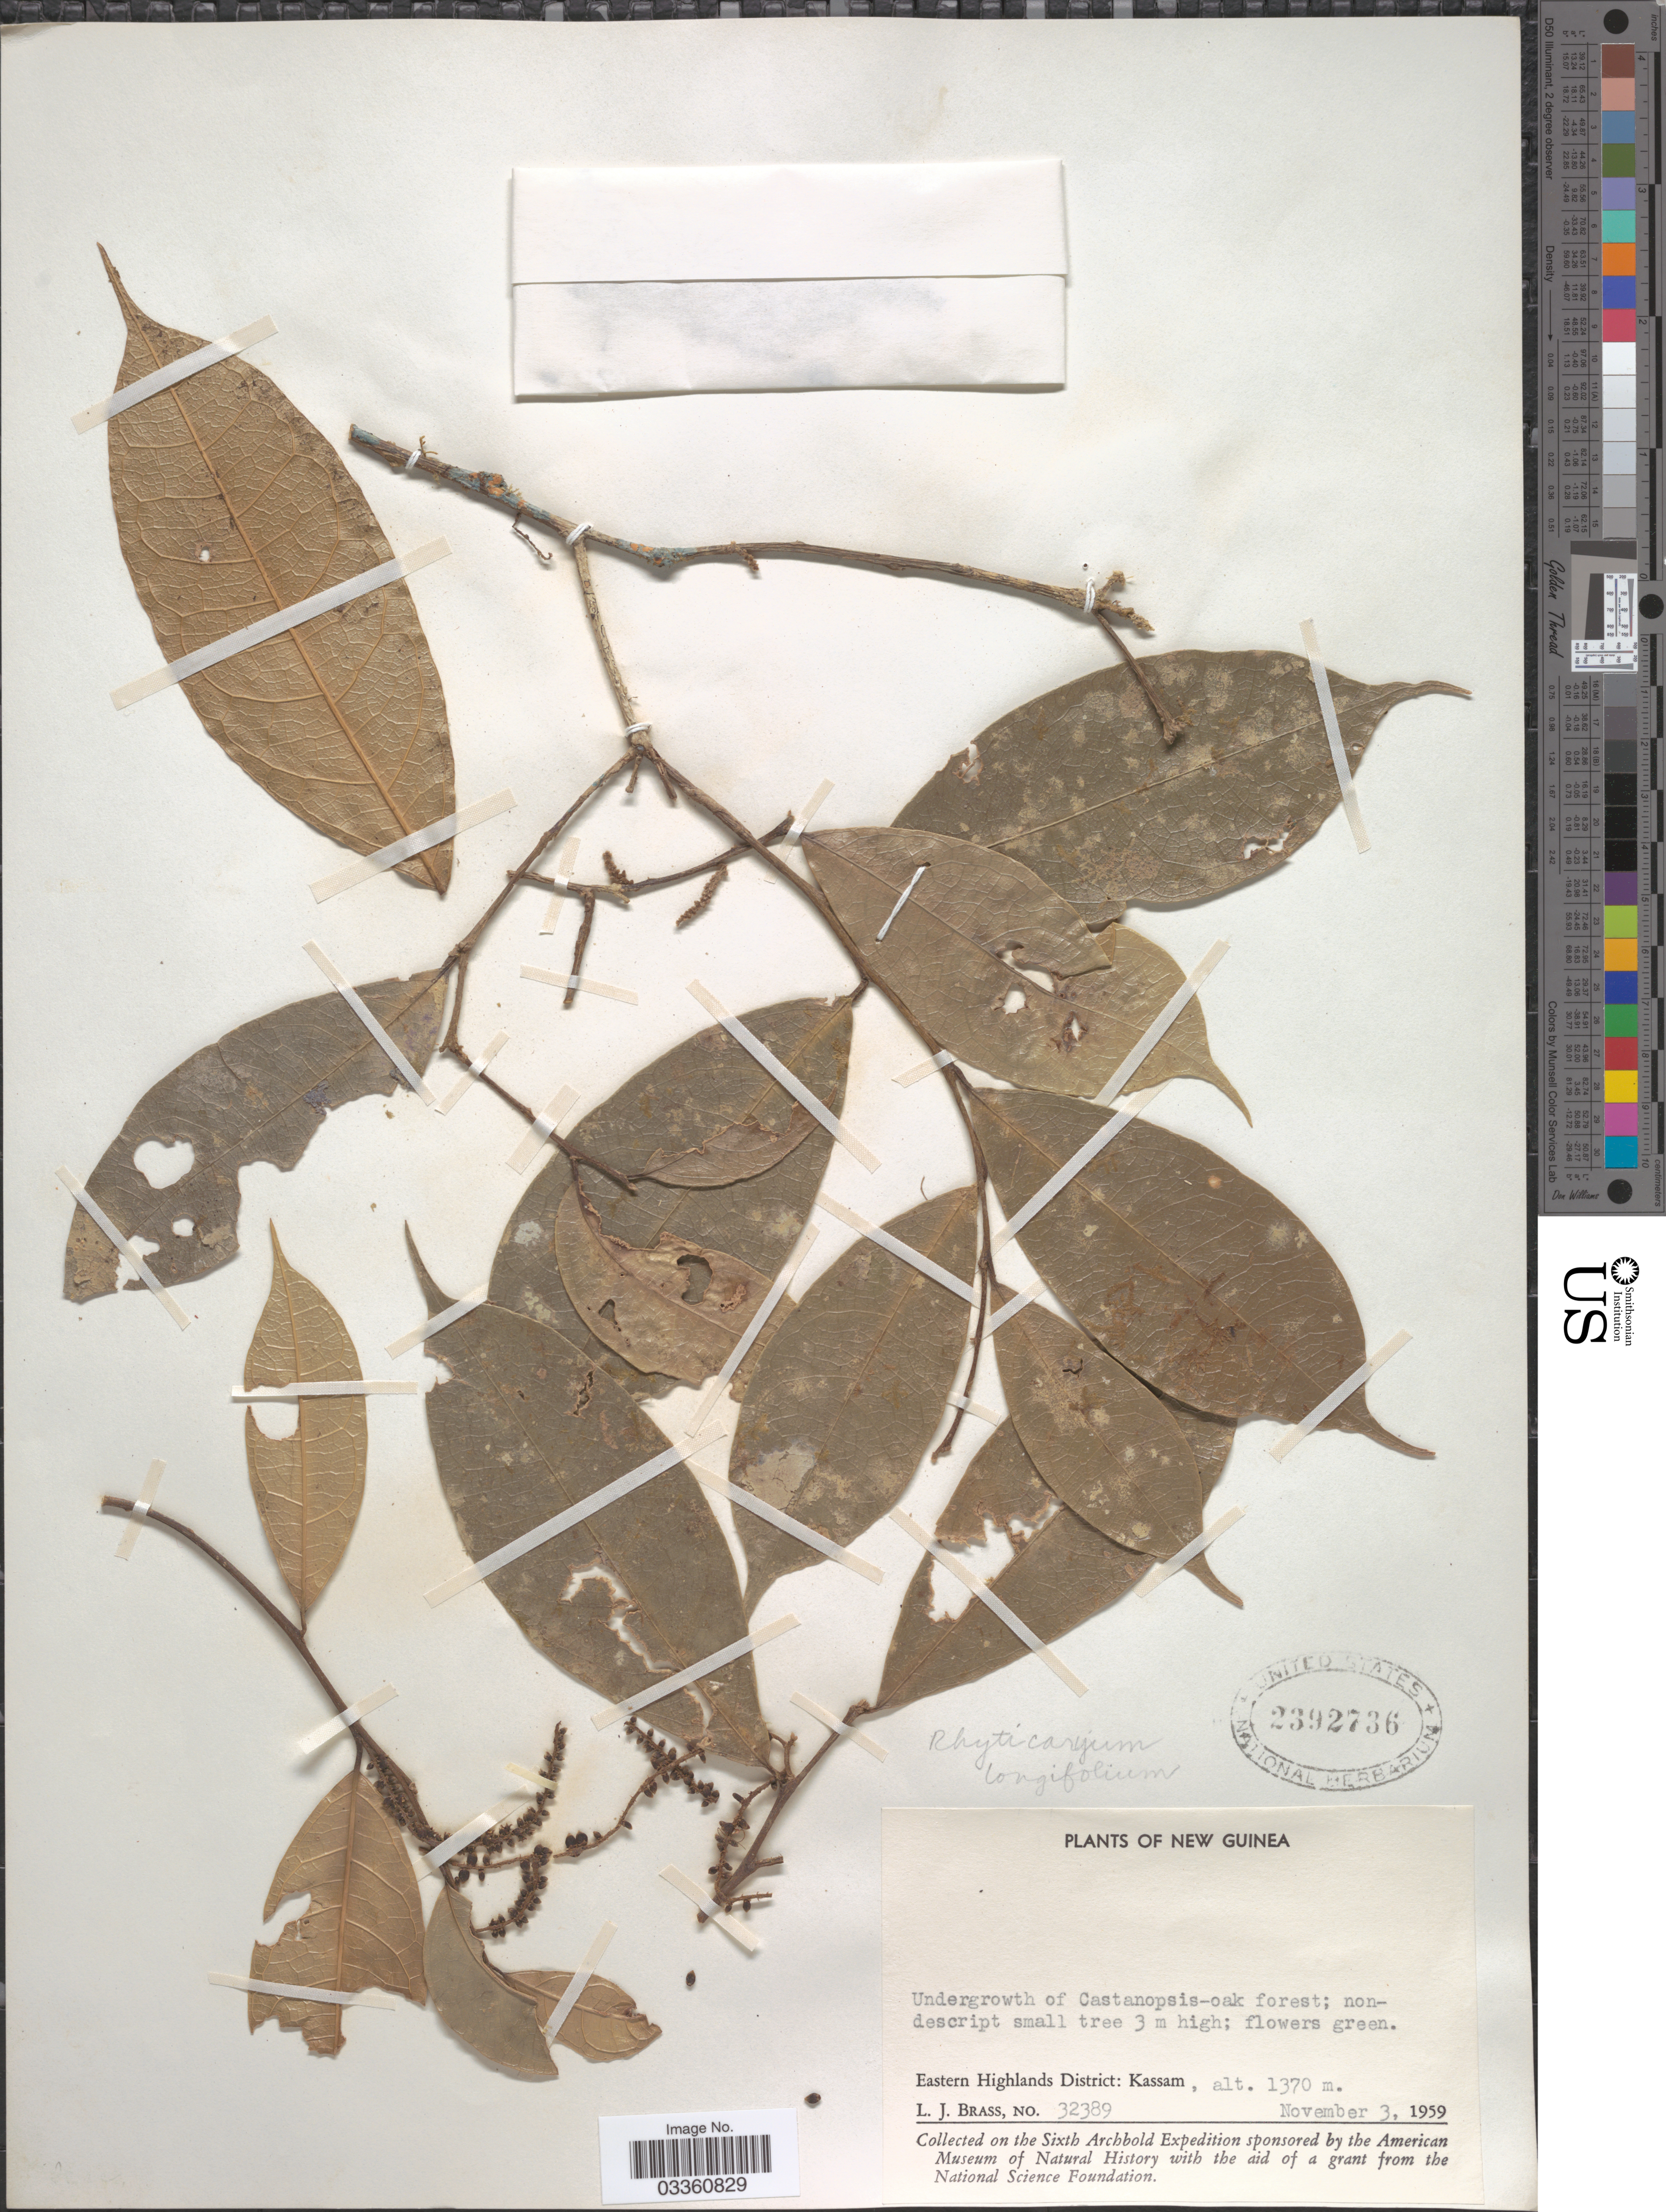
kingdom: Plantae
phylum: Tracheophyta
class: Magnoliopsida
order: Icacinales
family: Icacinaceae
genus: Ryticaryum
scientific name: Ryticaryum longifolium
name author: K. Schum. & Lauterb.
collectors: L. J. Brass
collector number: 32389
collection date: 1959-11-03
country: Papua New Guinea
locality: New Guinea. Eastern Highlands District: Kassam.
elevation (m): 1370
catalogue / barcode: US 2392736